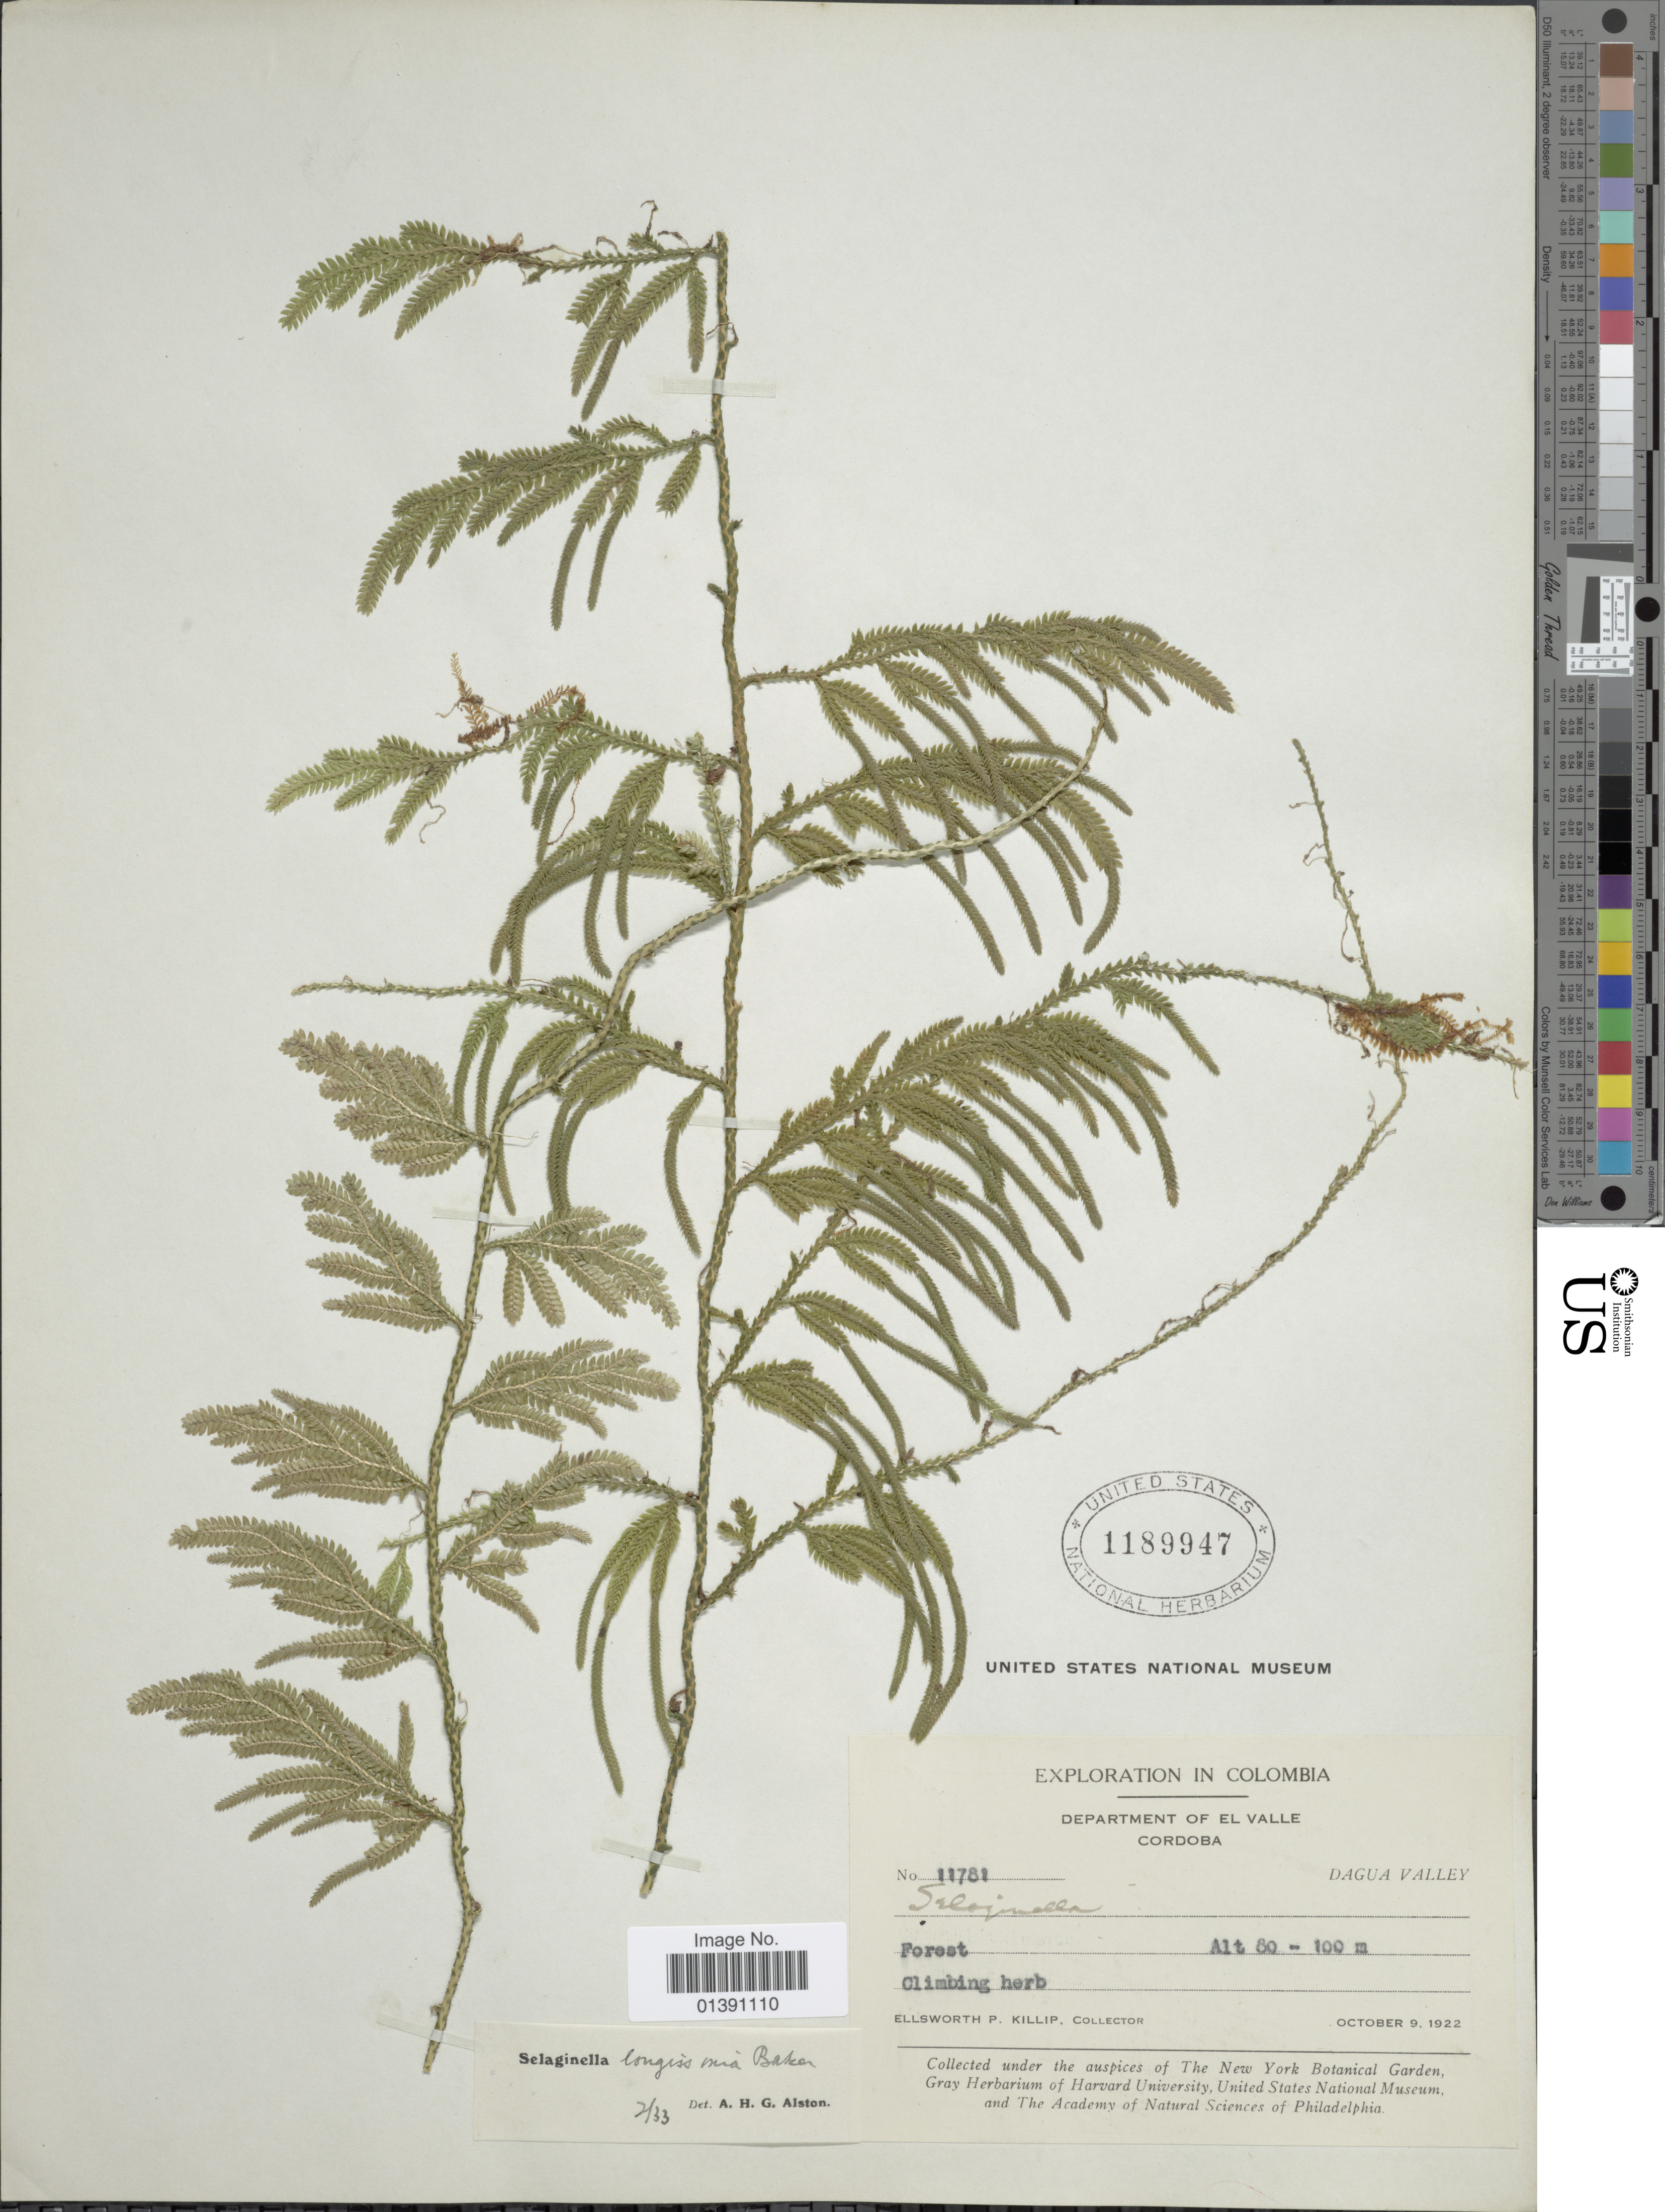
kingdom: Plantae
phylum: Tracheophyta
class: Lycopodiopsida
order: Selaginellales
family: Selaginellaceae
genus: Selaginella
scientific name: Selaginella longissima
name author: Baker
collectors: E. P. Killip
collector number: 11781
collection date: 1922-10-09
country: Colombia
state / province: Valle del Cauca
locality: Department of El Valle Cordoba, Dagua Valley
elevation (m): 80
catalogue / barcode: US 1189947